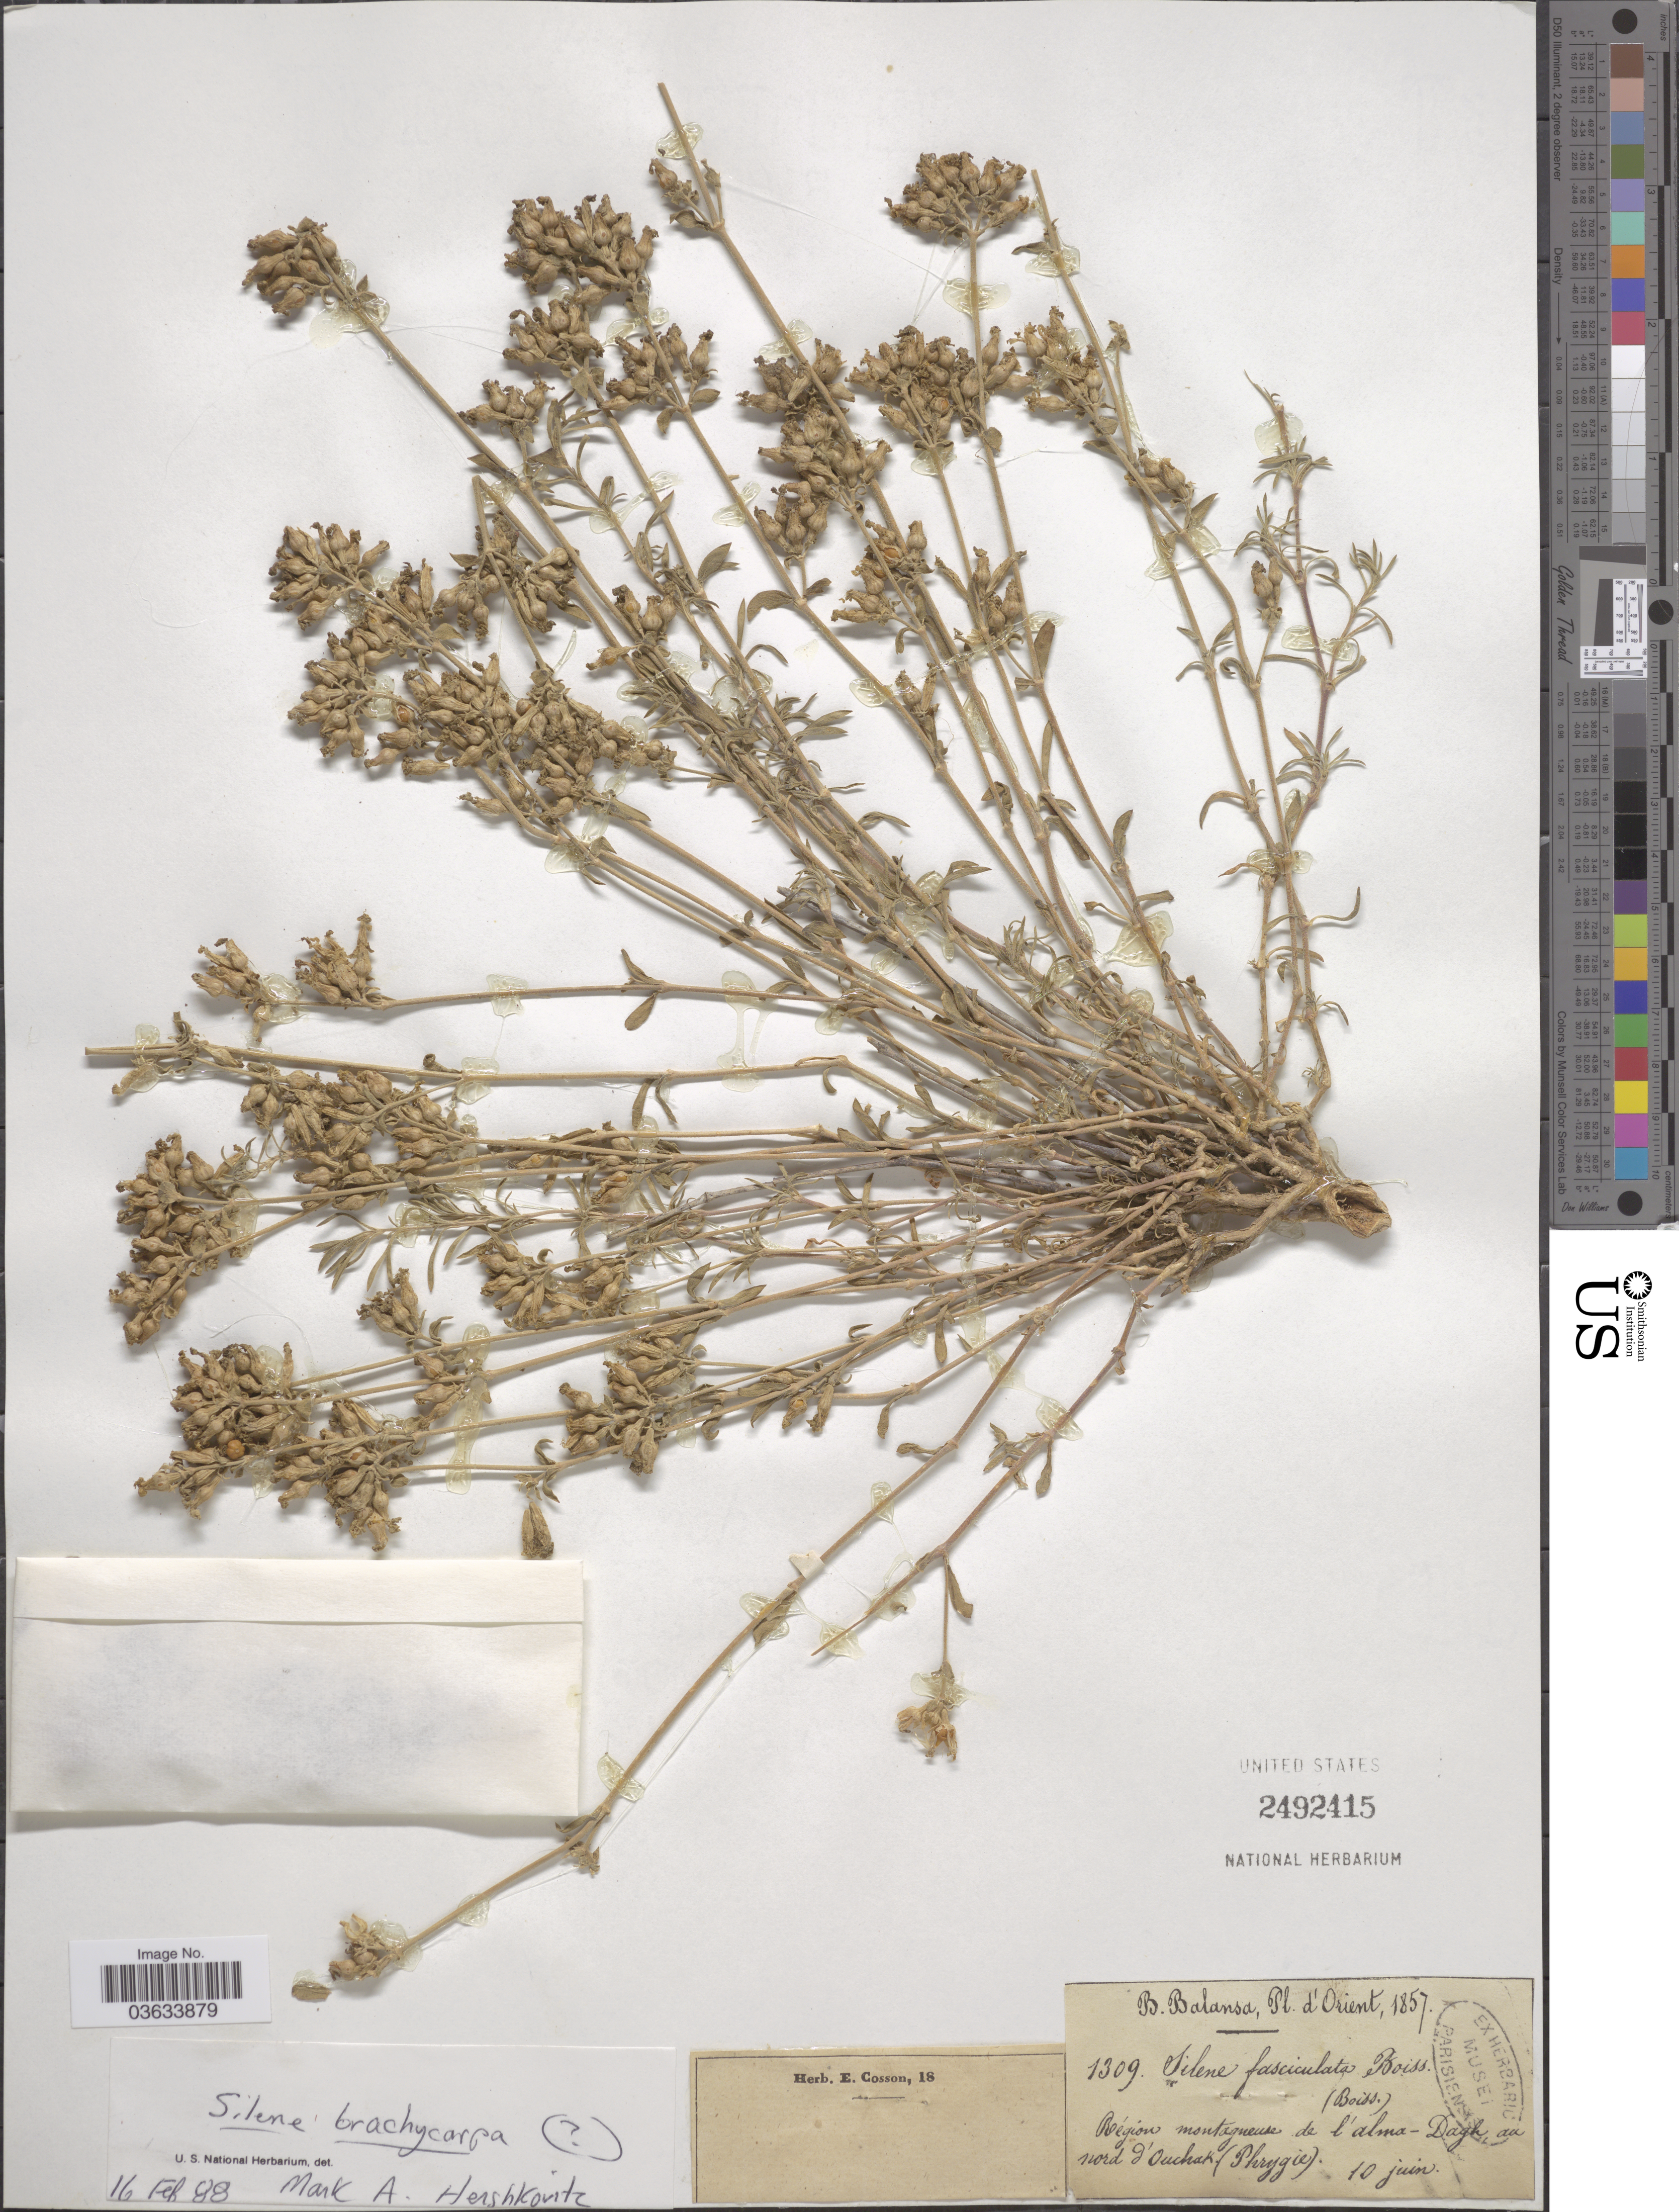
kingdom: Plantae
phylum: Tracheophyta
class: Magnoliopsida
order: Caryophyllales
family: Caryophyllaceae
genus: Silene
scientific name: Silene cappadocica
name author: Boiss. & Heldr.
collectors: B. Balansa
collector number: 1309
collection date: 1857-06-10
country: Turkey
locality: Orient. Région montagneuse de l'alma-Dagh, au nord d'Ouchak (Phrygie).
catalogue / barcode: US 2492415